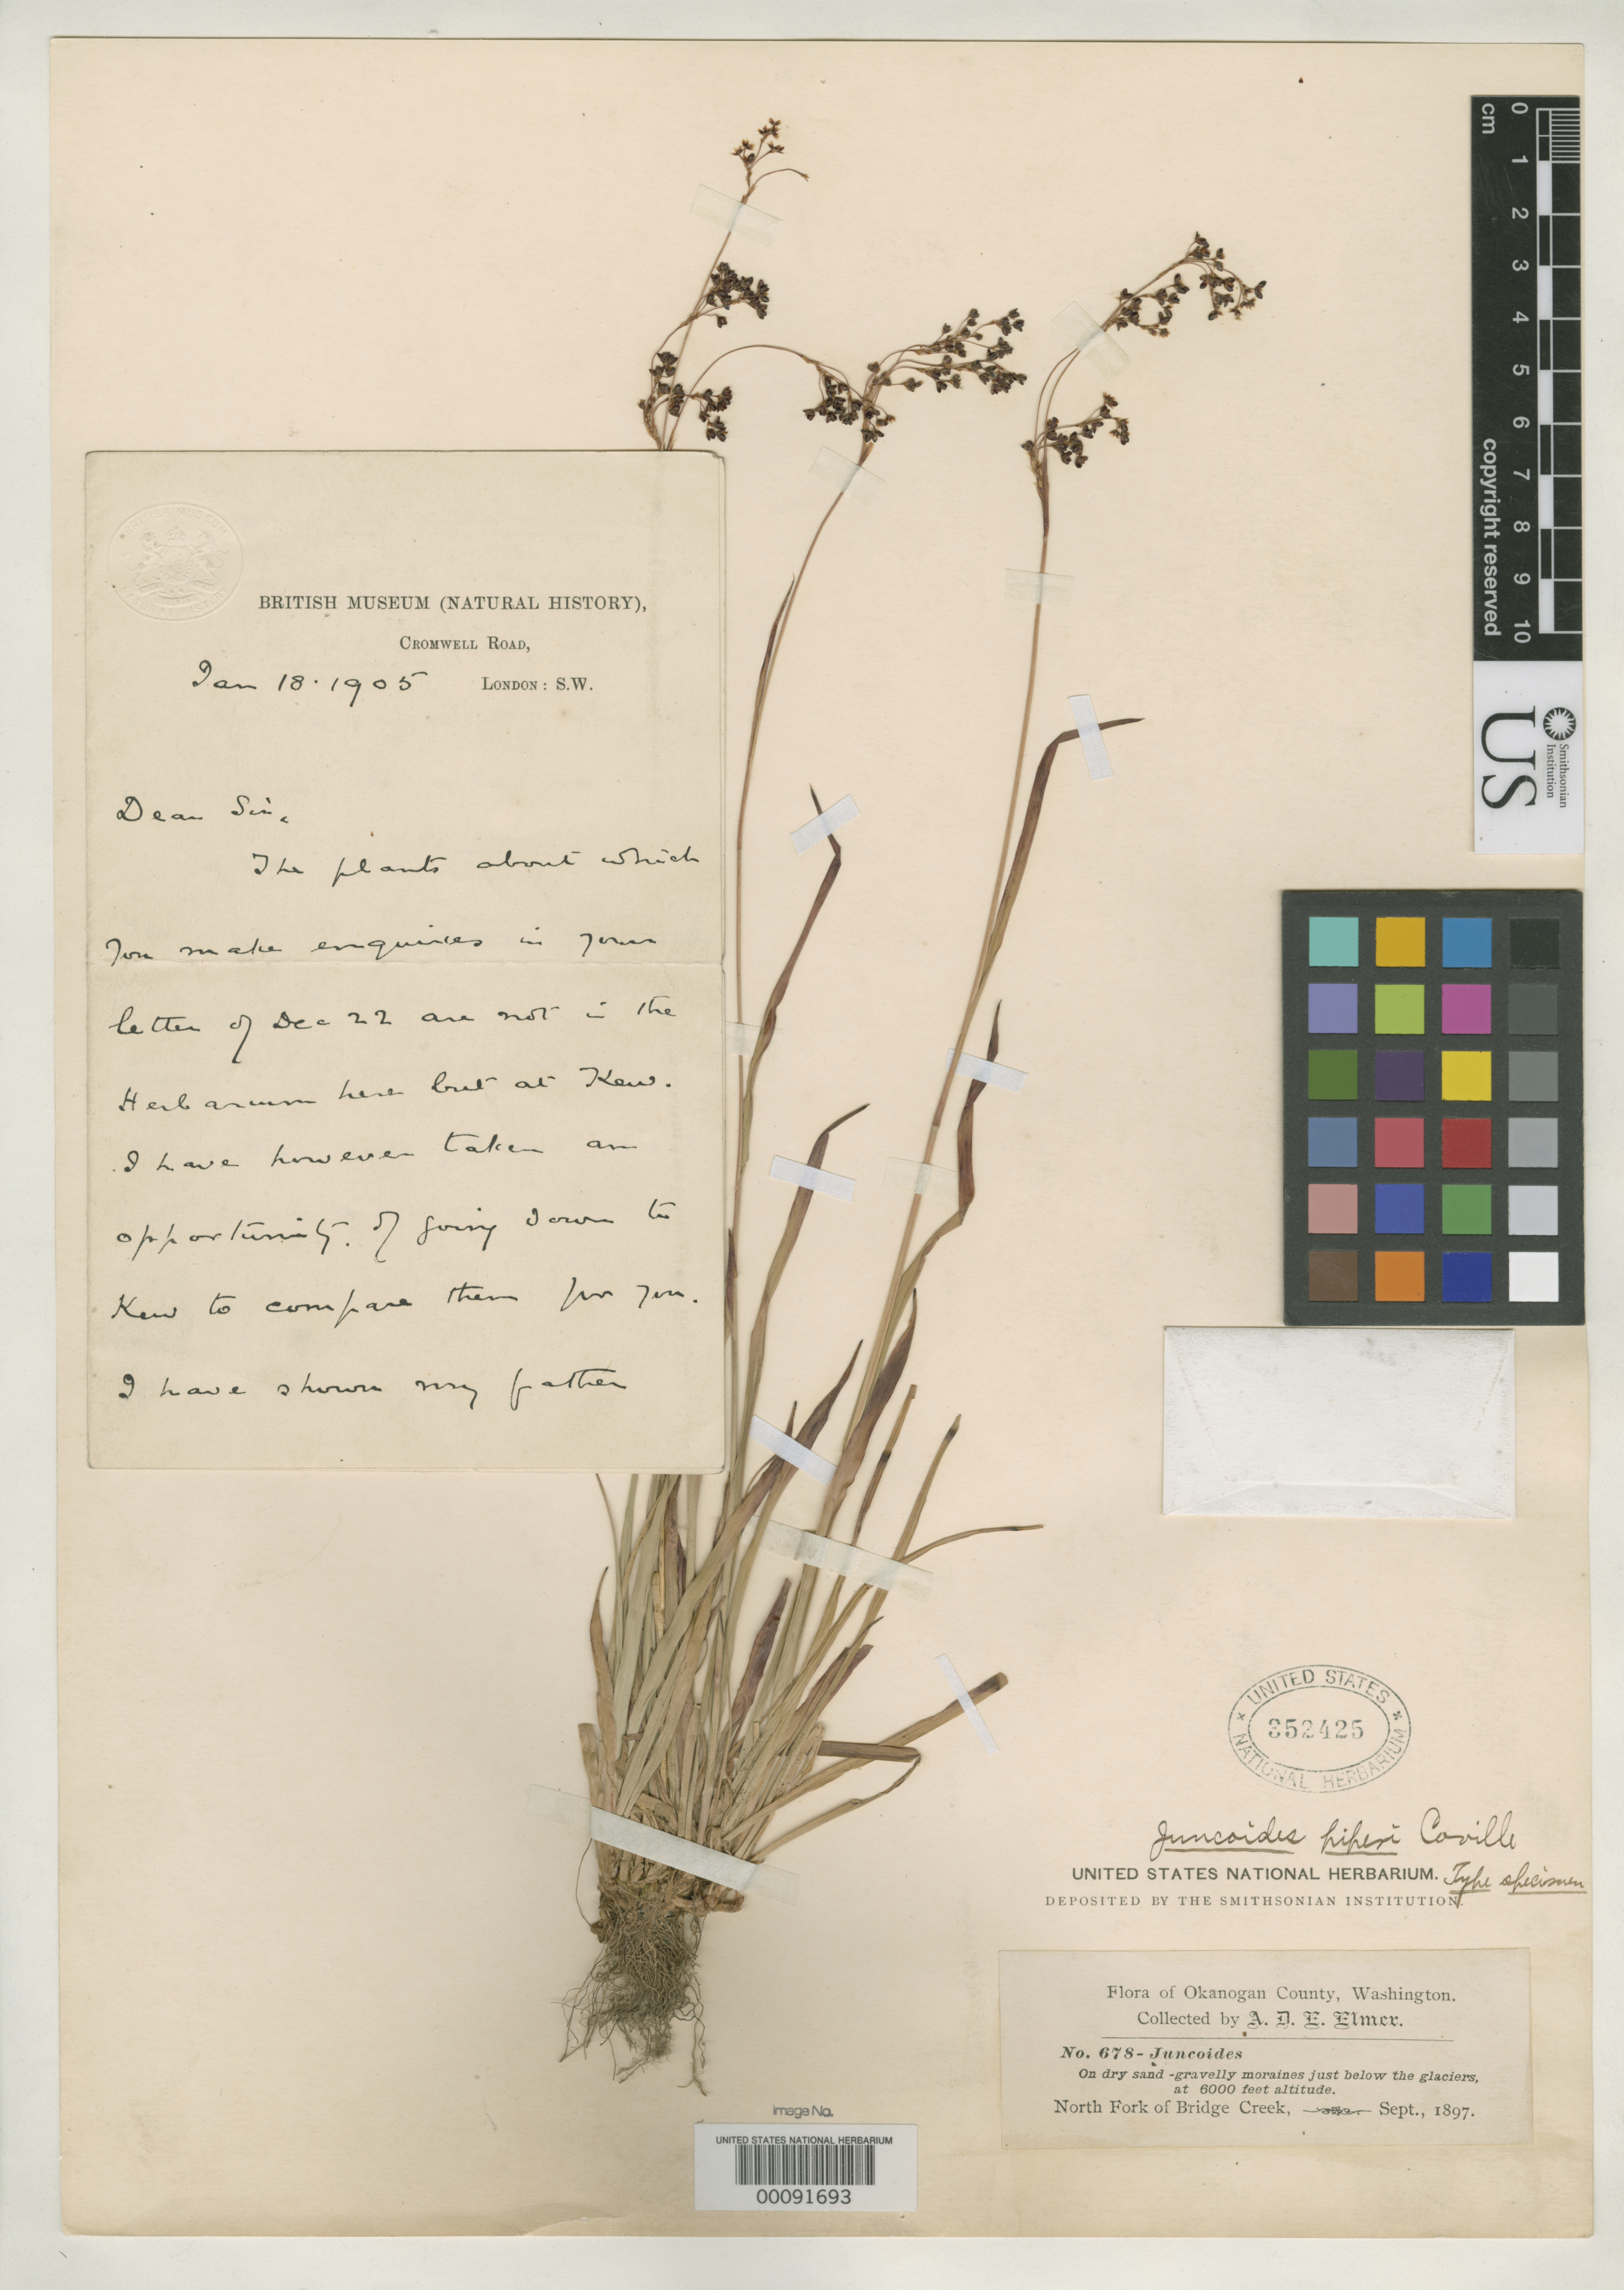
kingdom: Plantae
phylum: Tracheophyta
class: Liliopsida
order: Poales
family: Juncaceae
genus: Juncoides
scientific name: Juncoides piperi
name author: Coville in Piper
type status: Holotype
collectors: A. D. E. Elmer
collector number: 678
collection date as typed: Sep 1897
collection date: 1897-09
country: United States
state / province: Washington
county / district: Okanogan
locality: Cascade Mountains, N fork of Bridge Creek.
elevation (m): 1829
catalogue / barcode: US 352425